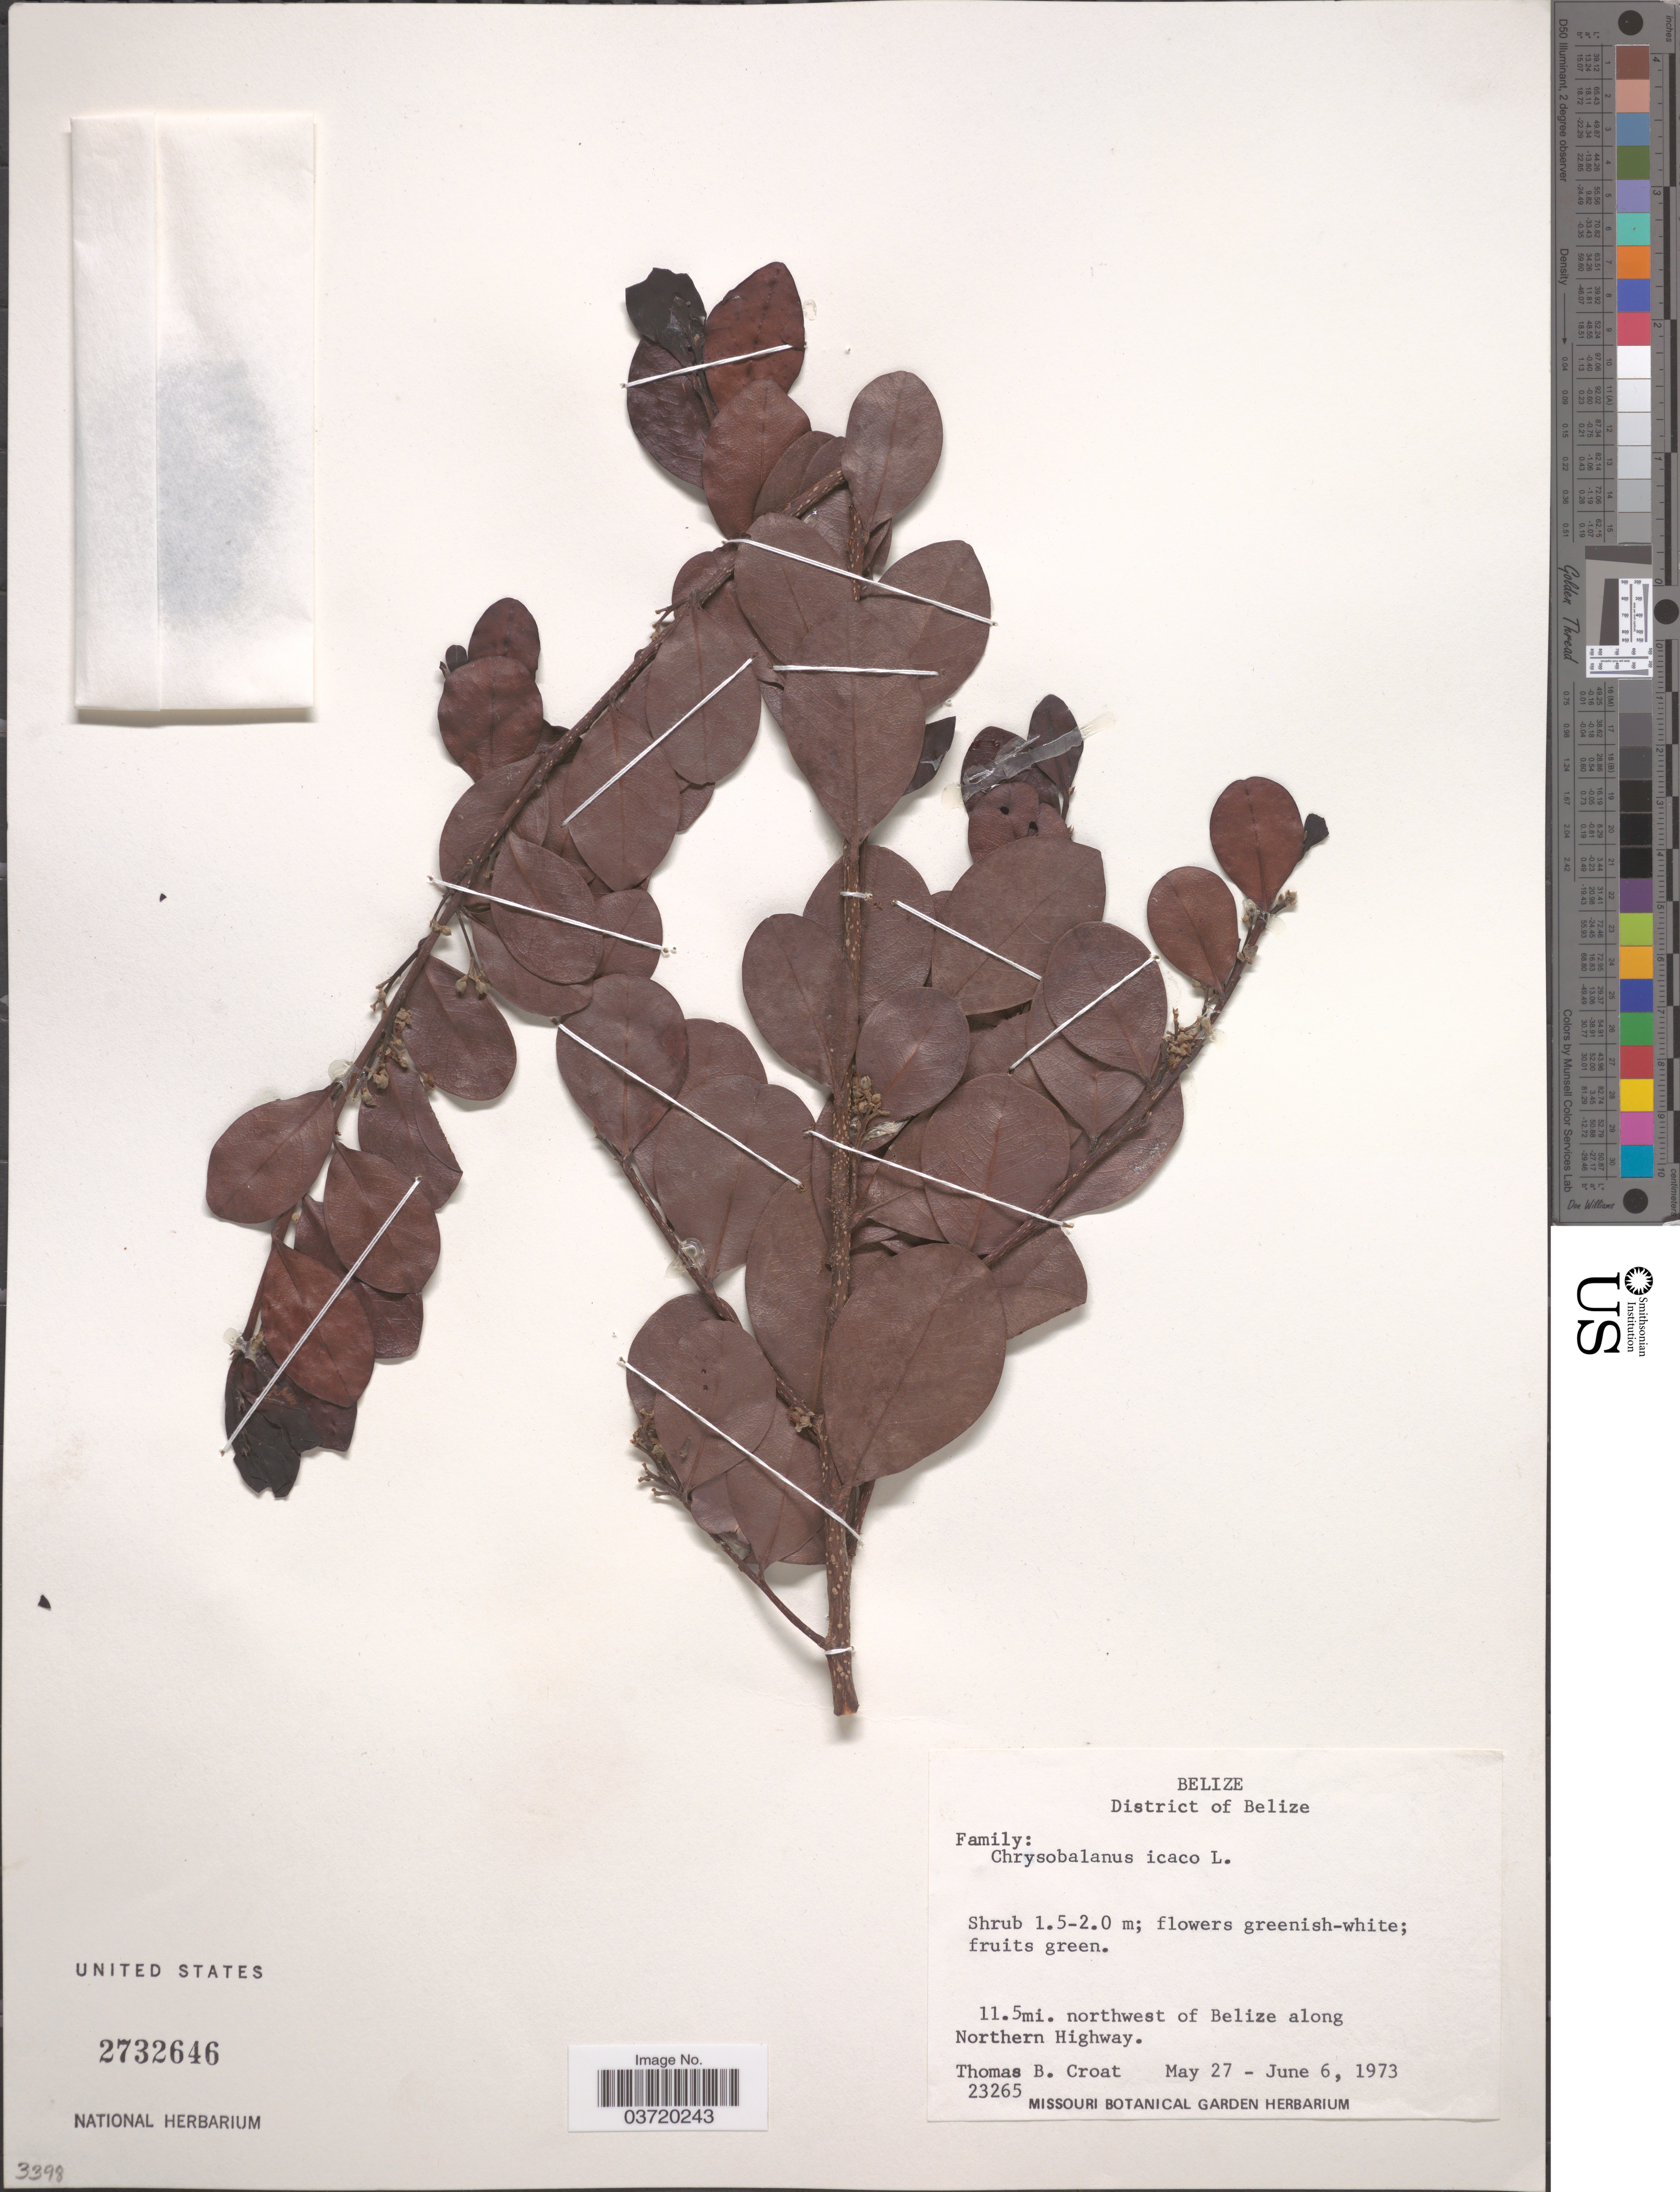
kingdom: Plantae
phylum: Tracheophyta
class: Magnoliopsida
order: Malpighiales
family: Chrysobalanaceae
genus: Chrysobalanus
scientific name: Chrysobalanus icaco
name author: L.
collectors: T. B. Croat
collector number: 23265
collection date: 1973-05-27/1973-06-06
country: Belize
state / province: Belize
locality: District of Belize. 11.5 mi. northwest of Belize along Northern Highway.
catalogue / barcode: US 2732646